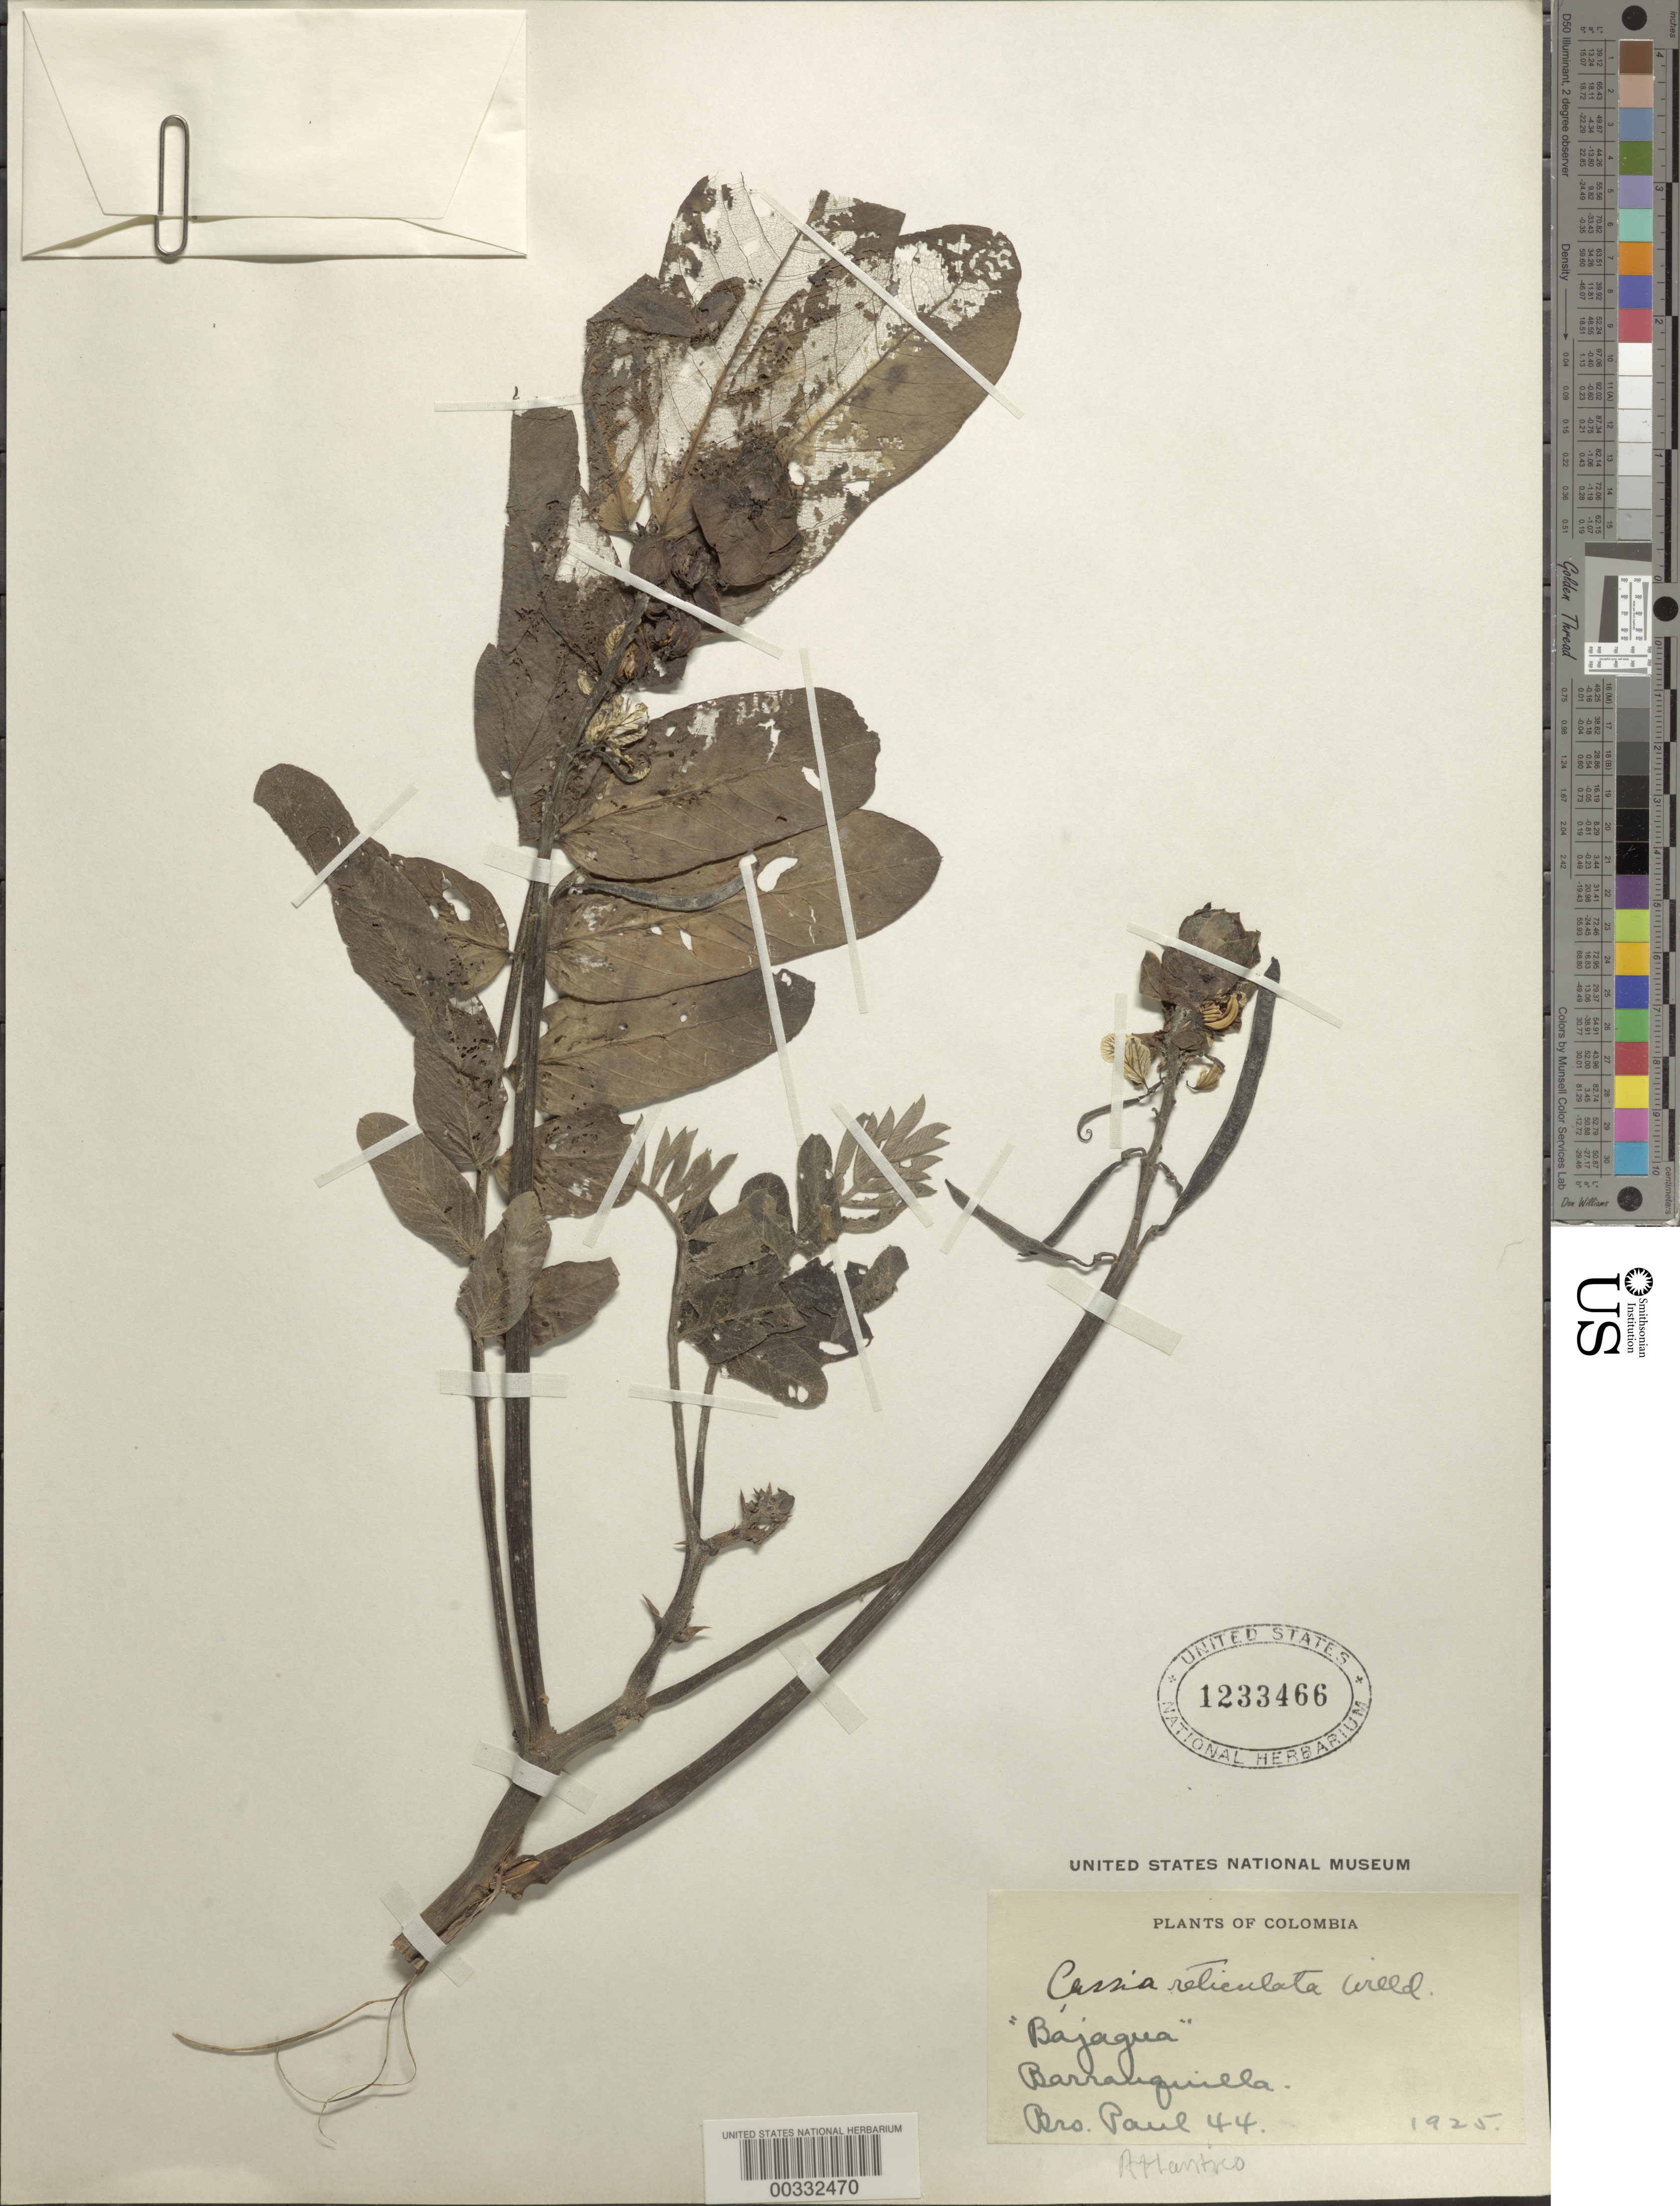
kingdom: Plantae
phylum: Tracheophyta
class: Magnoliopsida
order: Fabales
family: Fabaceae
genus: Senna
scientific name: Senna reticulata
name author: (Willd.) H.S. Irwin & Barneby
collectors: B. Paul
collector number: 44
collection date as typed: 1925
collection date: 1925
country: Colombia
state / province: Atlántico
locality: Barranquilla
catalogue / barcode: US 1233466